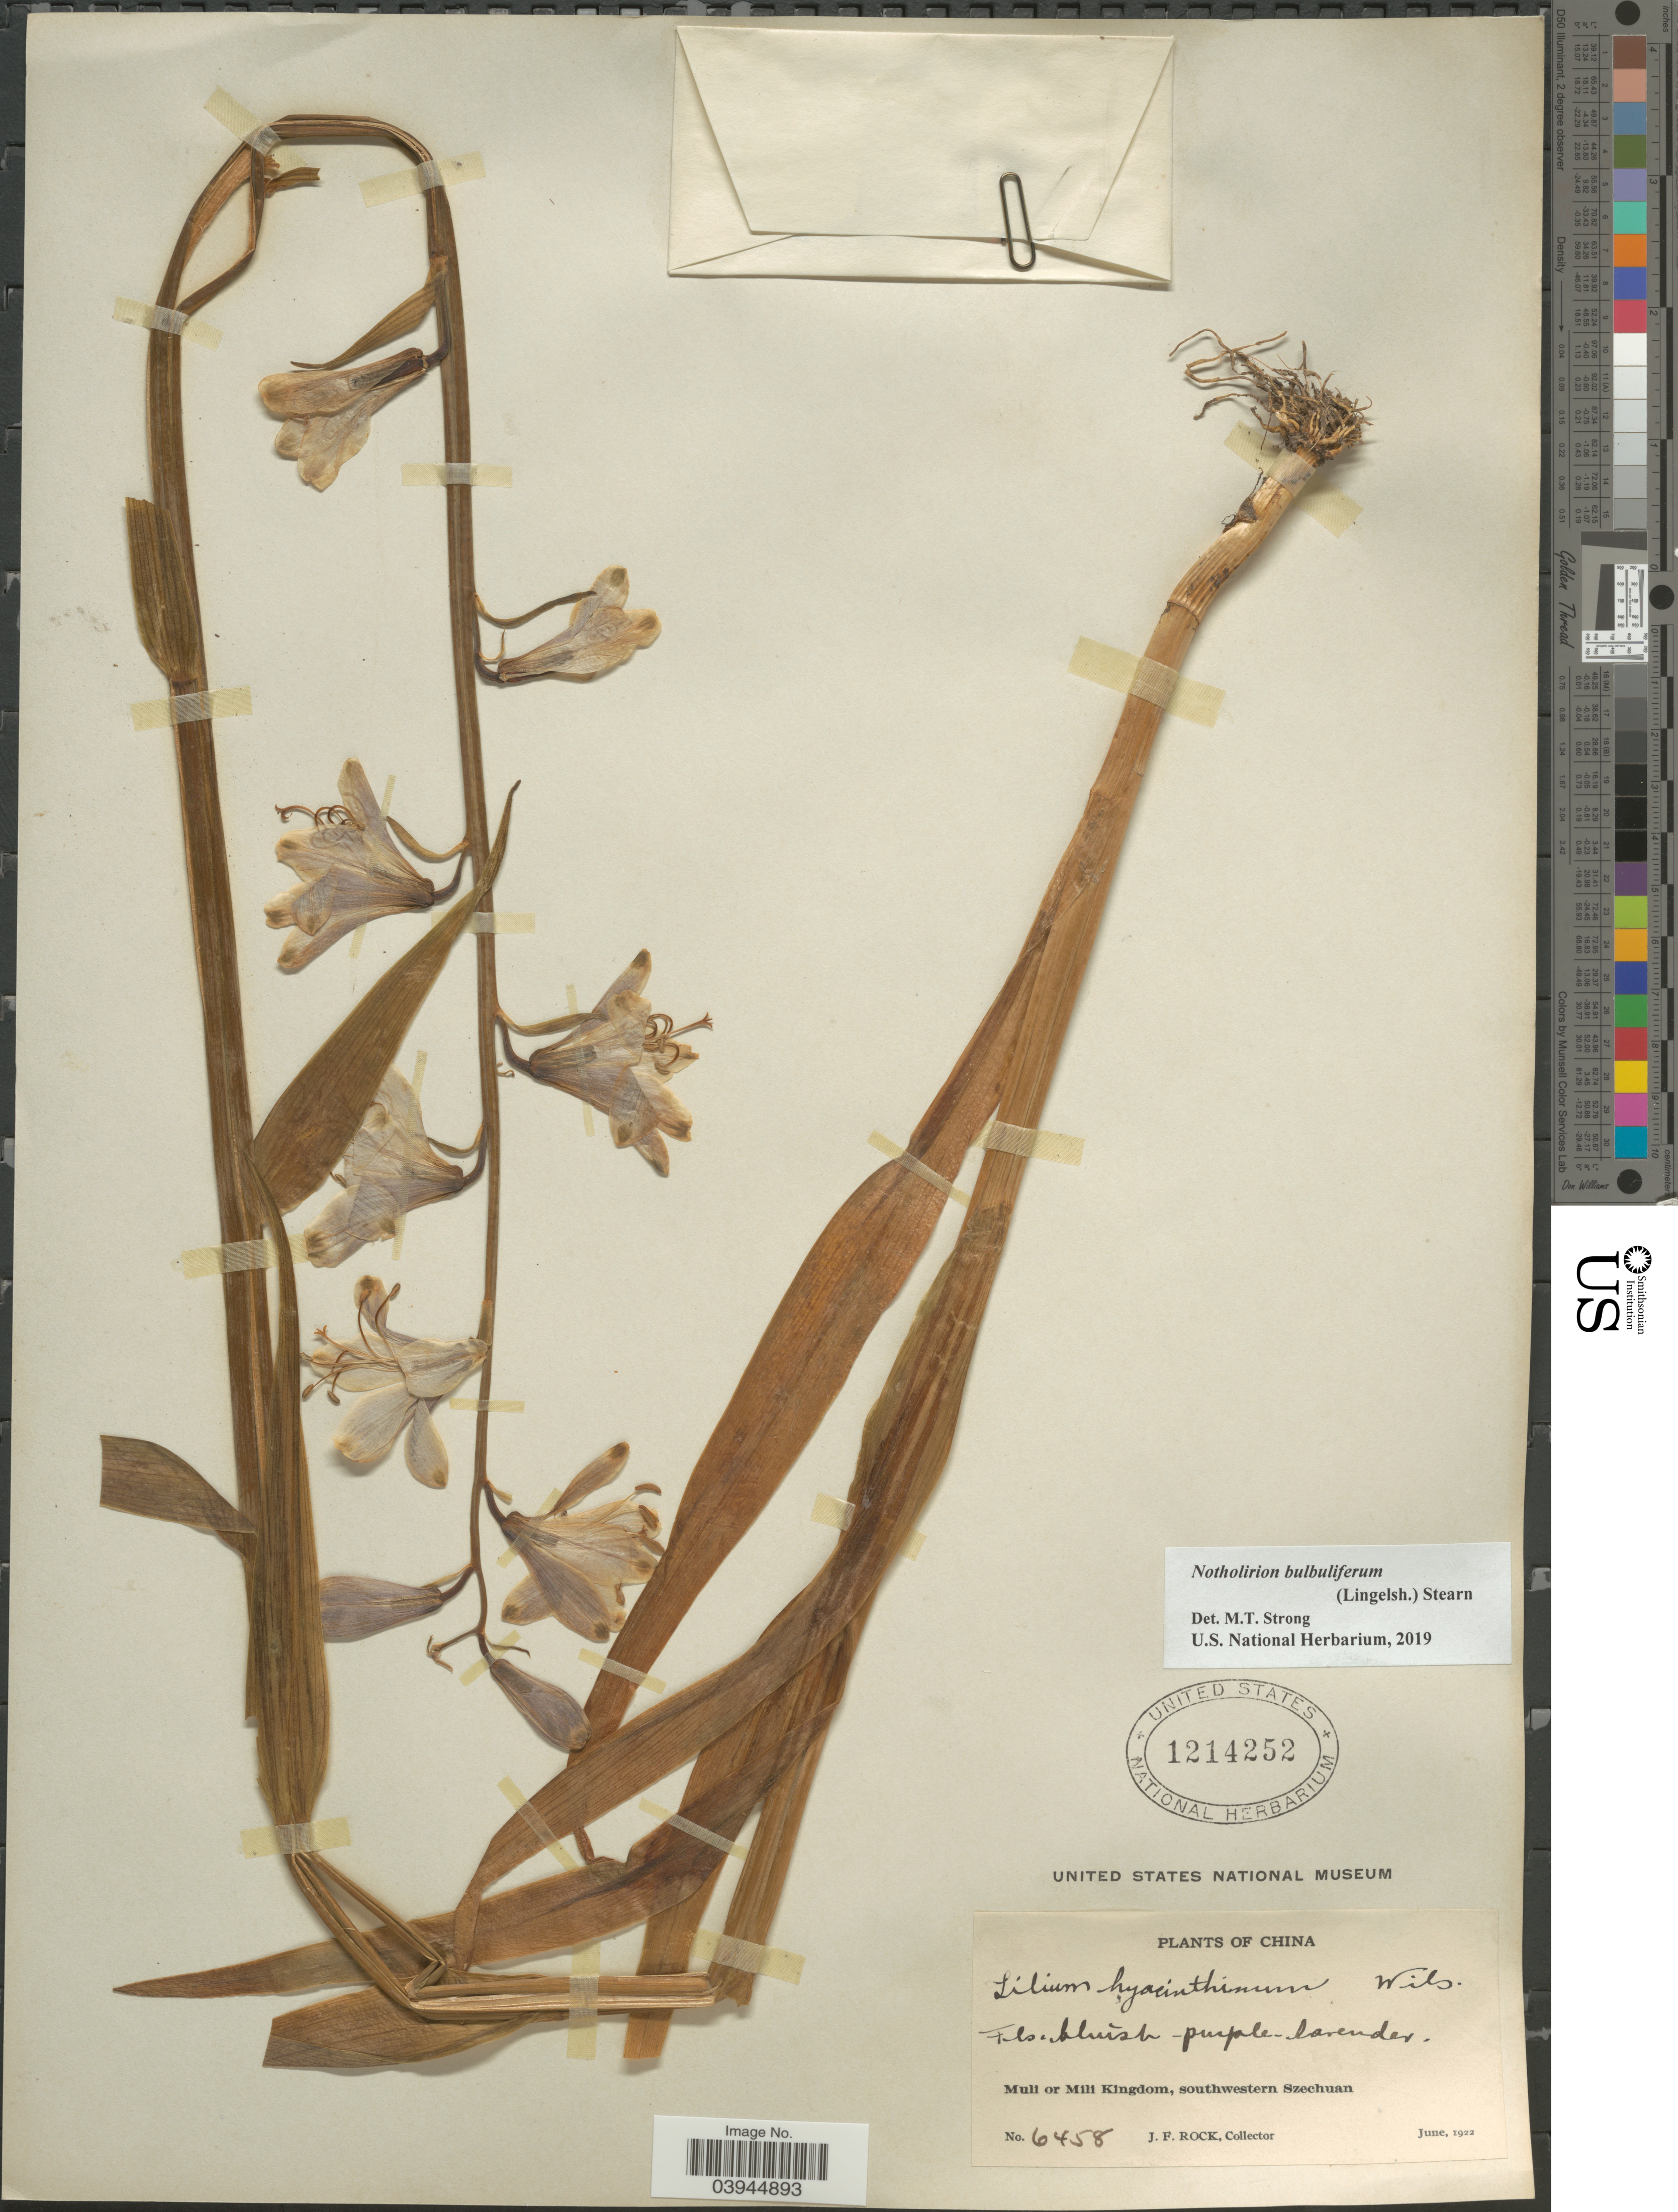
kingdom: Plantae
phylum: Tracheophyta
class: Liliopsida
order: Liliales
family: Liliaceae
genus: Notholirion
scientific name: Notholirion bulbuliferum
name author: (Lingelsh. ex H. Limpr.) Stearn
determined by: Strong, Mark T., (BOT), Smithsonian Institution - National Museum of Natural History (UNITED STATES)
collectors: J. Rock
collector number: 6458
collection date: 1922-06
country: China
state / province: Sichuan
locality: Muli or Mili Kingdom, southwestern Szechuan.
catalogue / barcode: US 1214252